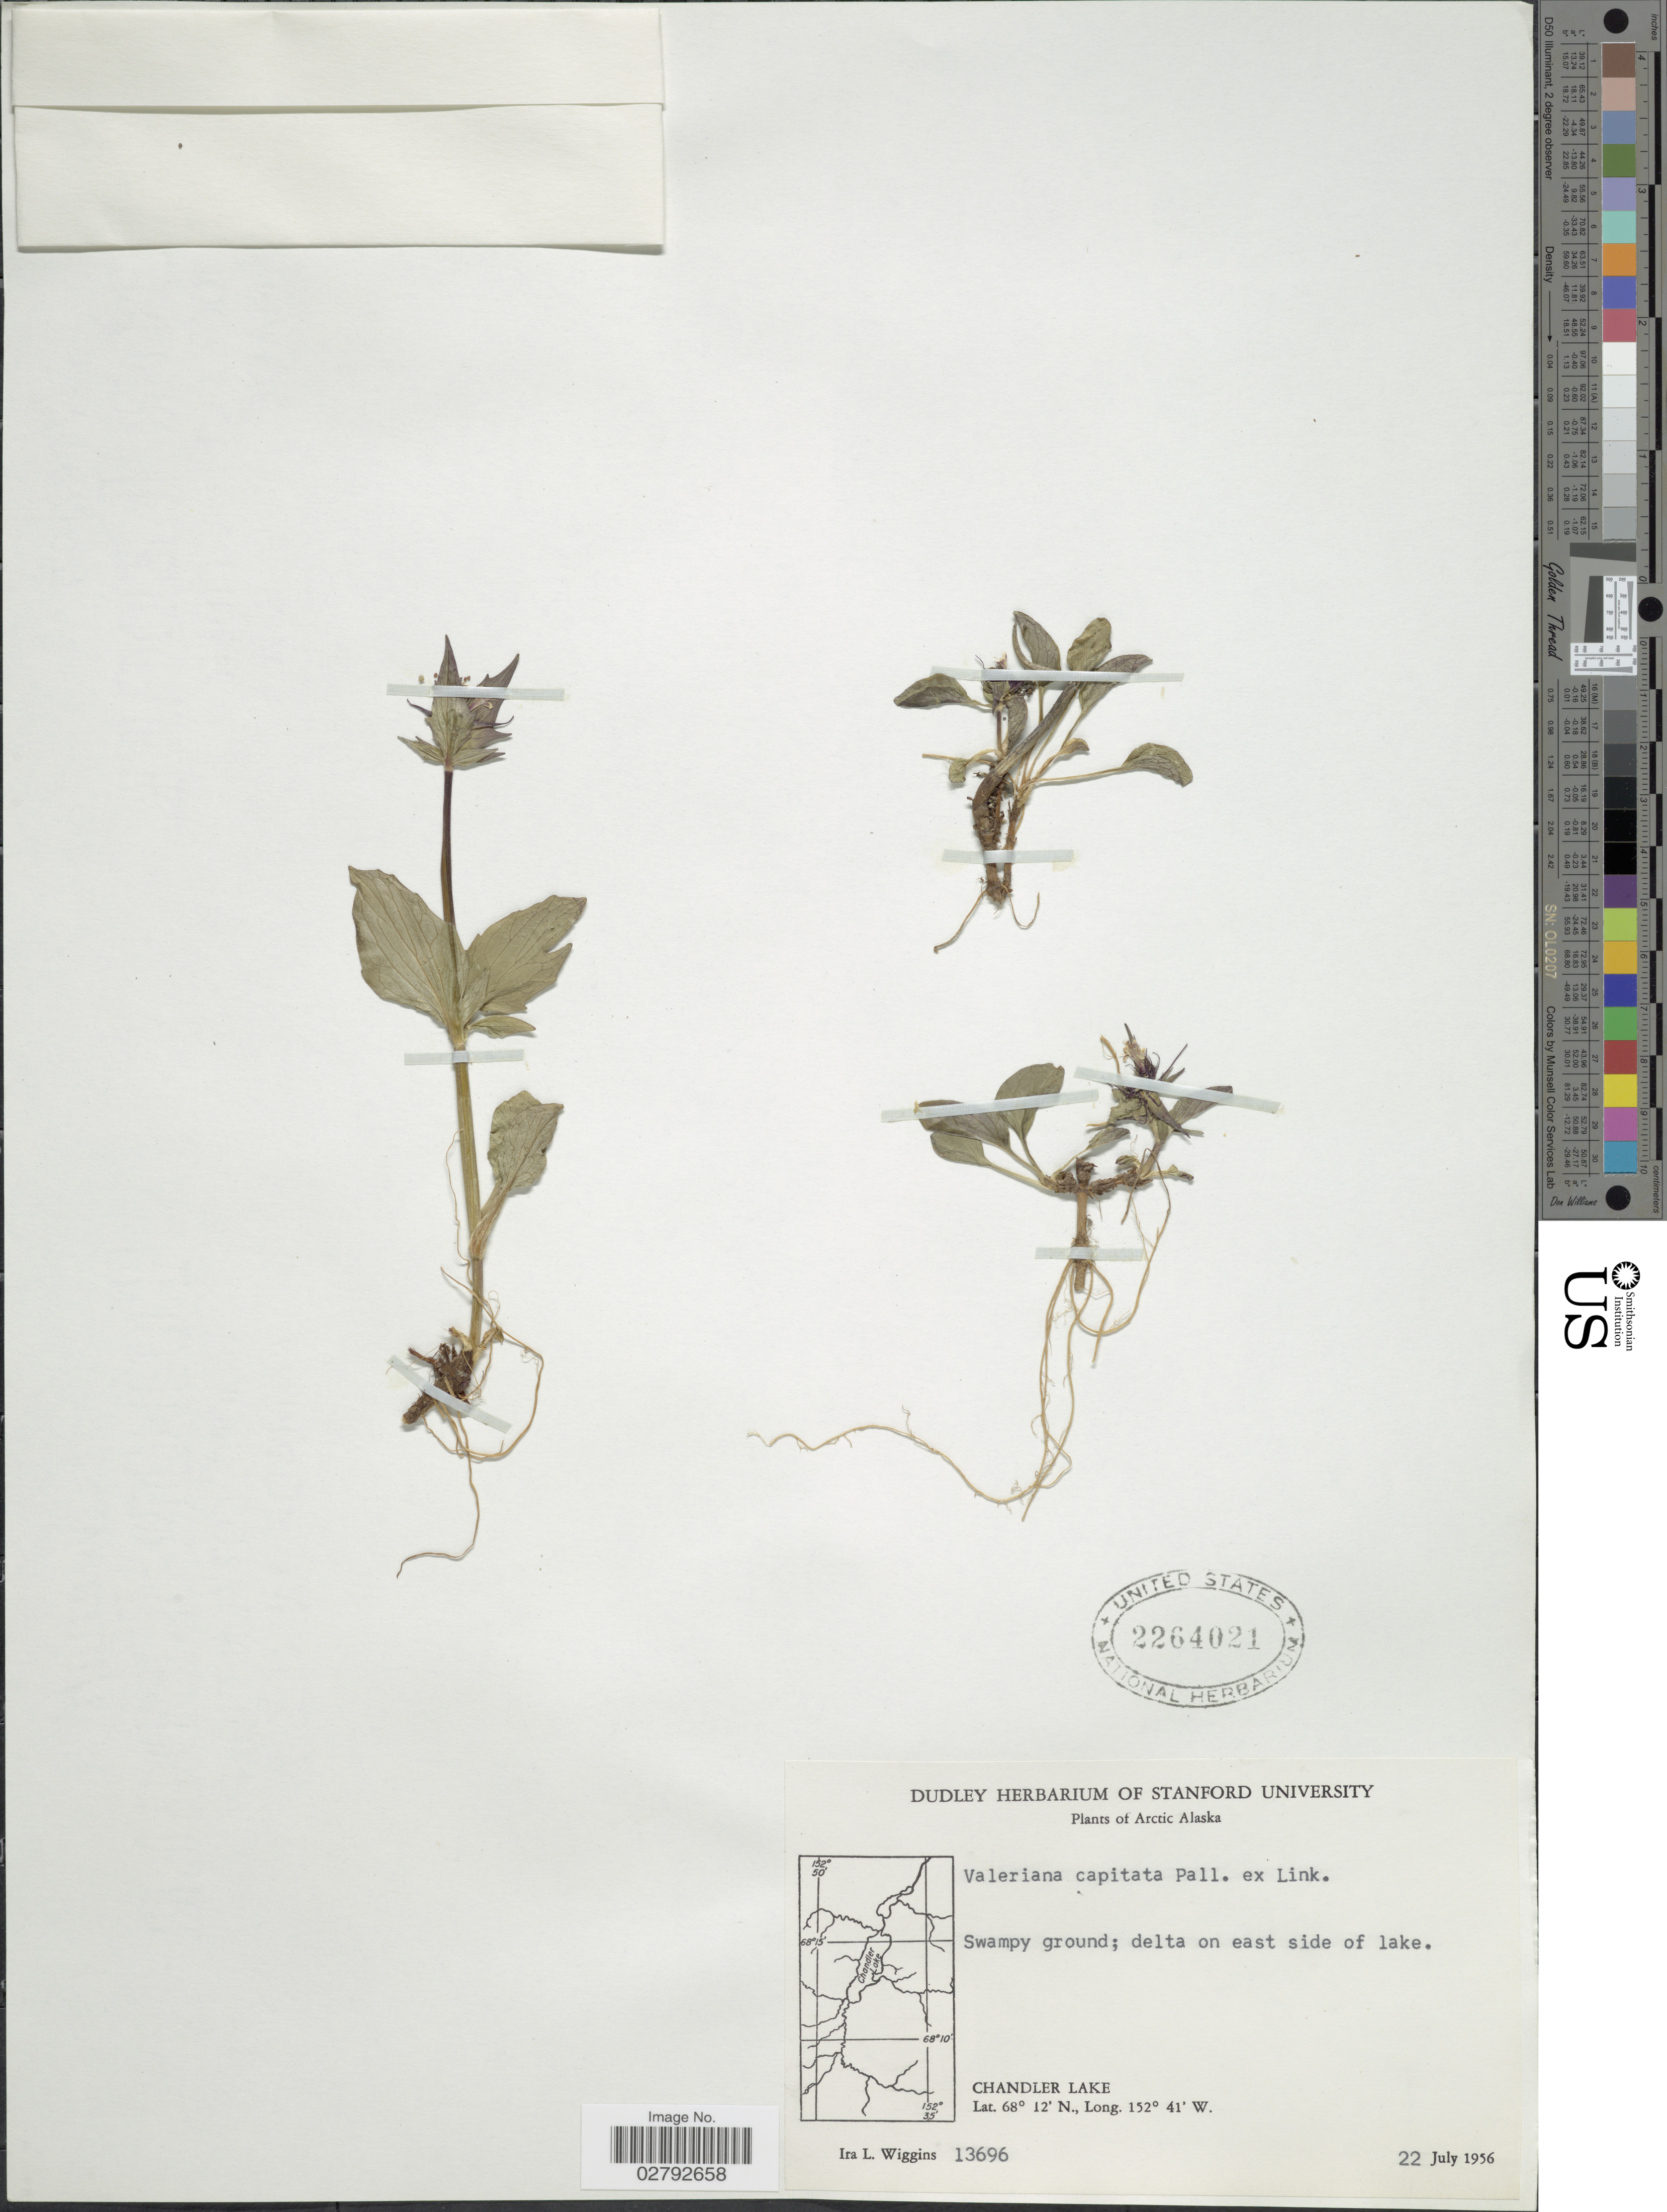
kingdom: Plantae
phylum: Tracheophyta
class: Magnoliopsida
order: Dipsacales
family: Caprifoliaceae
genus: Valeriana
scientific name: Valeriana capitata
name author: Link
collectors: I. L. Wiggins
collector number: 13696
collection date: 1956-07-22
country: United States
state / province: Alaska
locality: Arctic Alaska. Swampy ground; delta on east side of lake. Chandler Lake.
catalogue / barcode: US 2264021